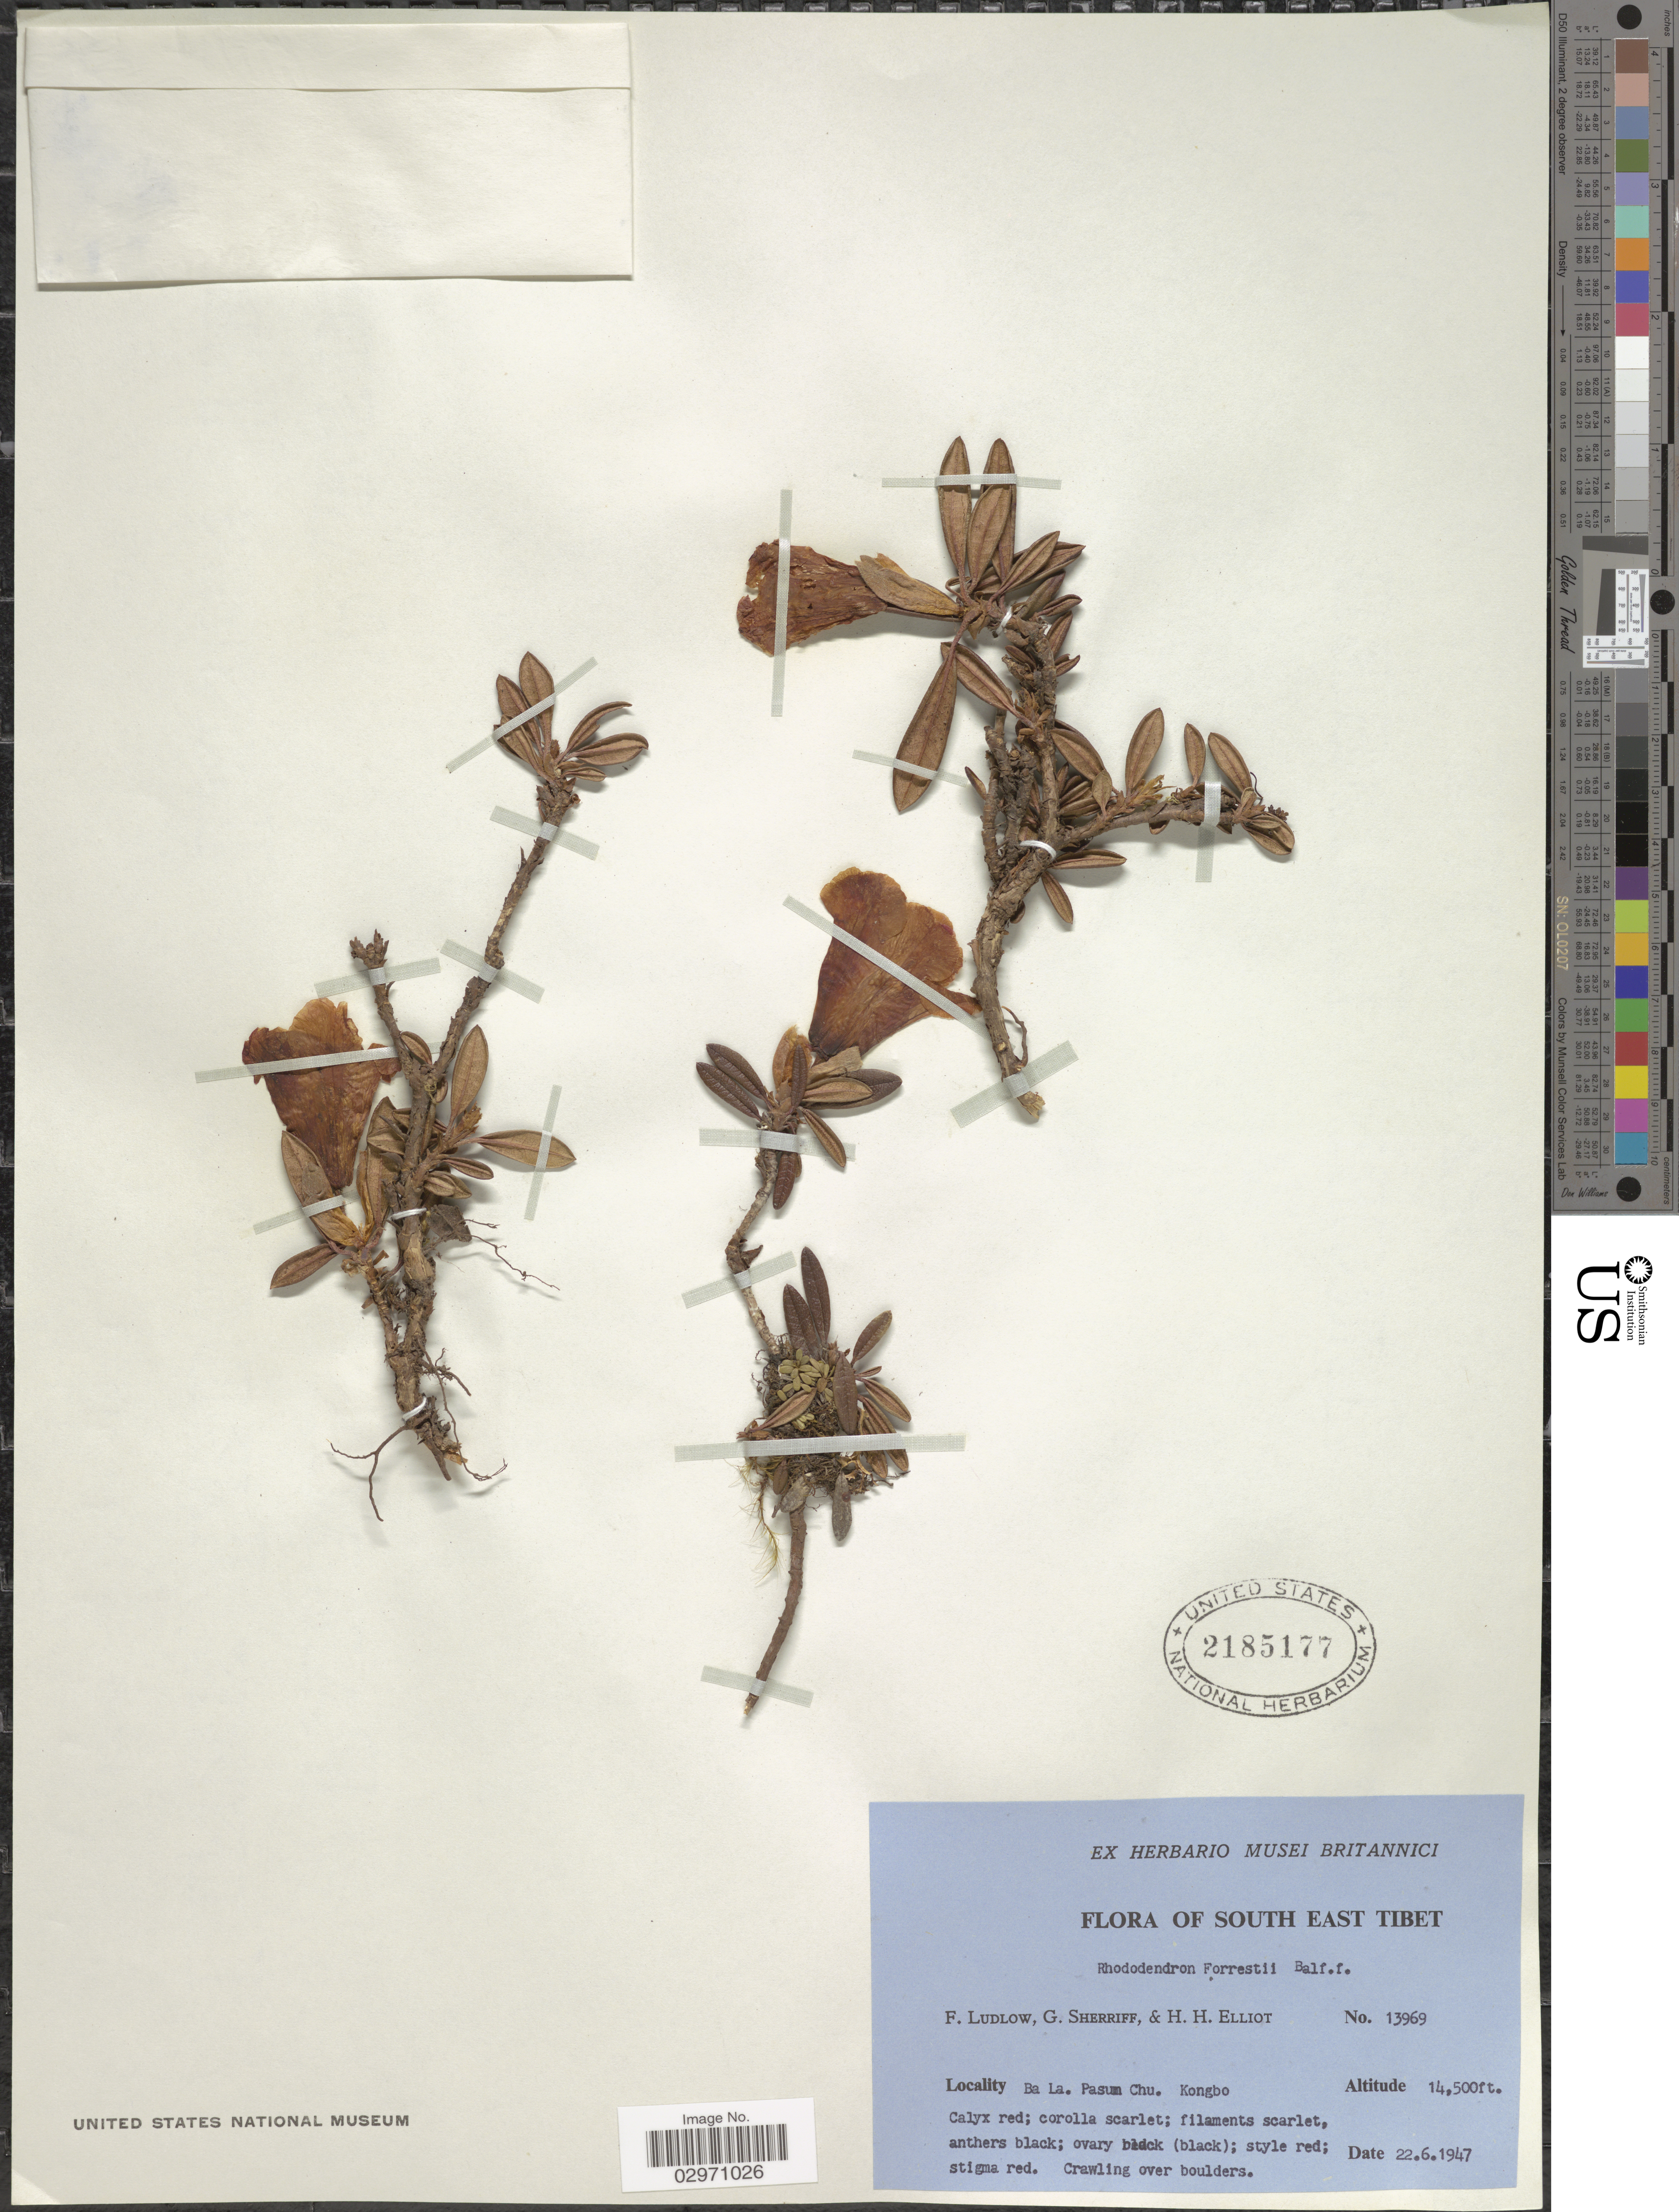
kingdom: Plantae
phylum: Tracheophyta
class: Magnoliopsida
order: Ericales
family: Ericaceae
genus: Rhododendron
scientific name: Rhododendron forrestii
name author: Balf. f. & Diels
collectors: F. Ludlow, G. Sherriff & H. H. Elliot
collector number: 13969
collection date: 1947-06-22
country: China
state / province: Xizang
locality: South East Tibet. Ba La. Pasum Chu. Kongbo.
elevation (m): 4420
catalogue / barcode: US 2185177